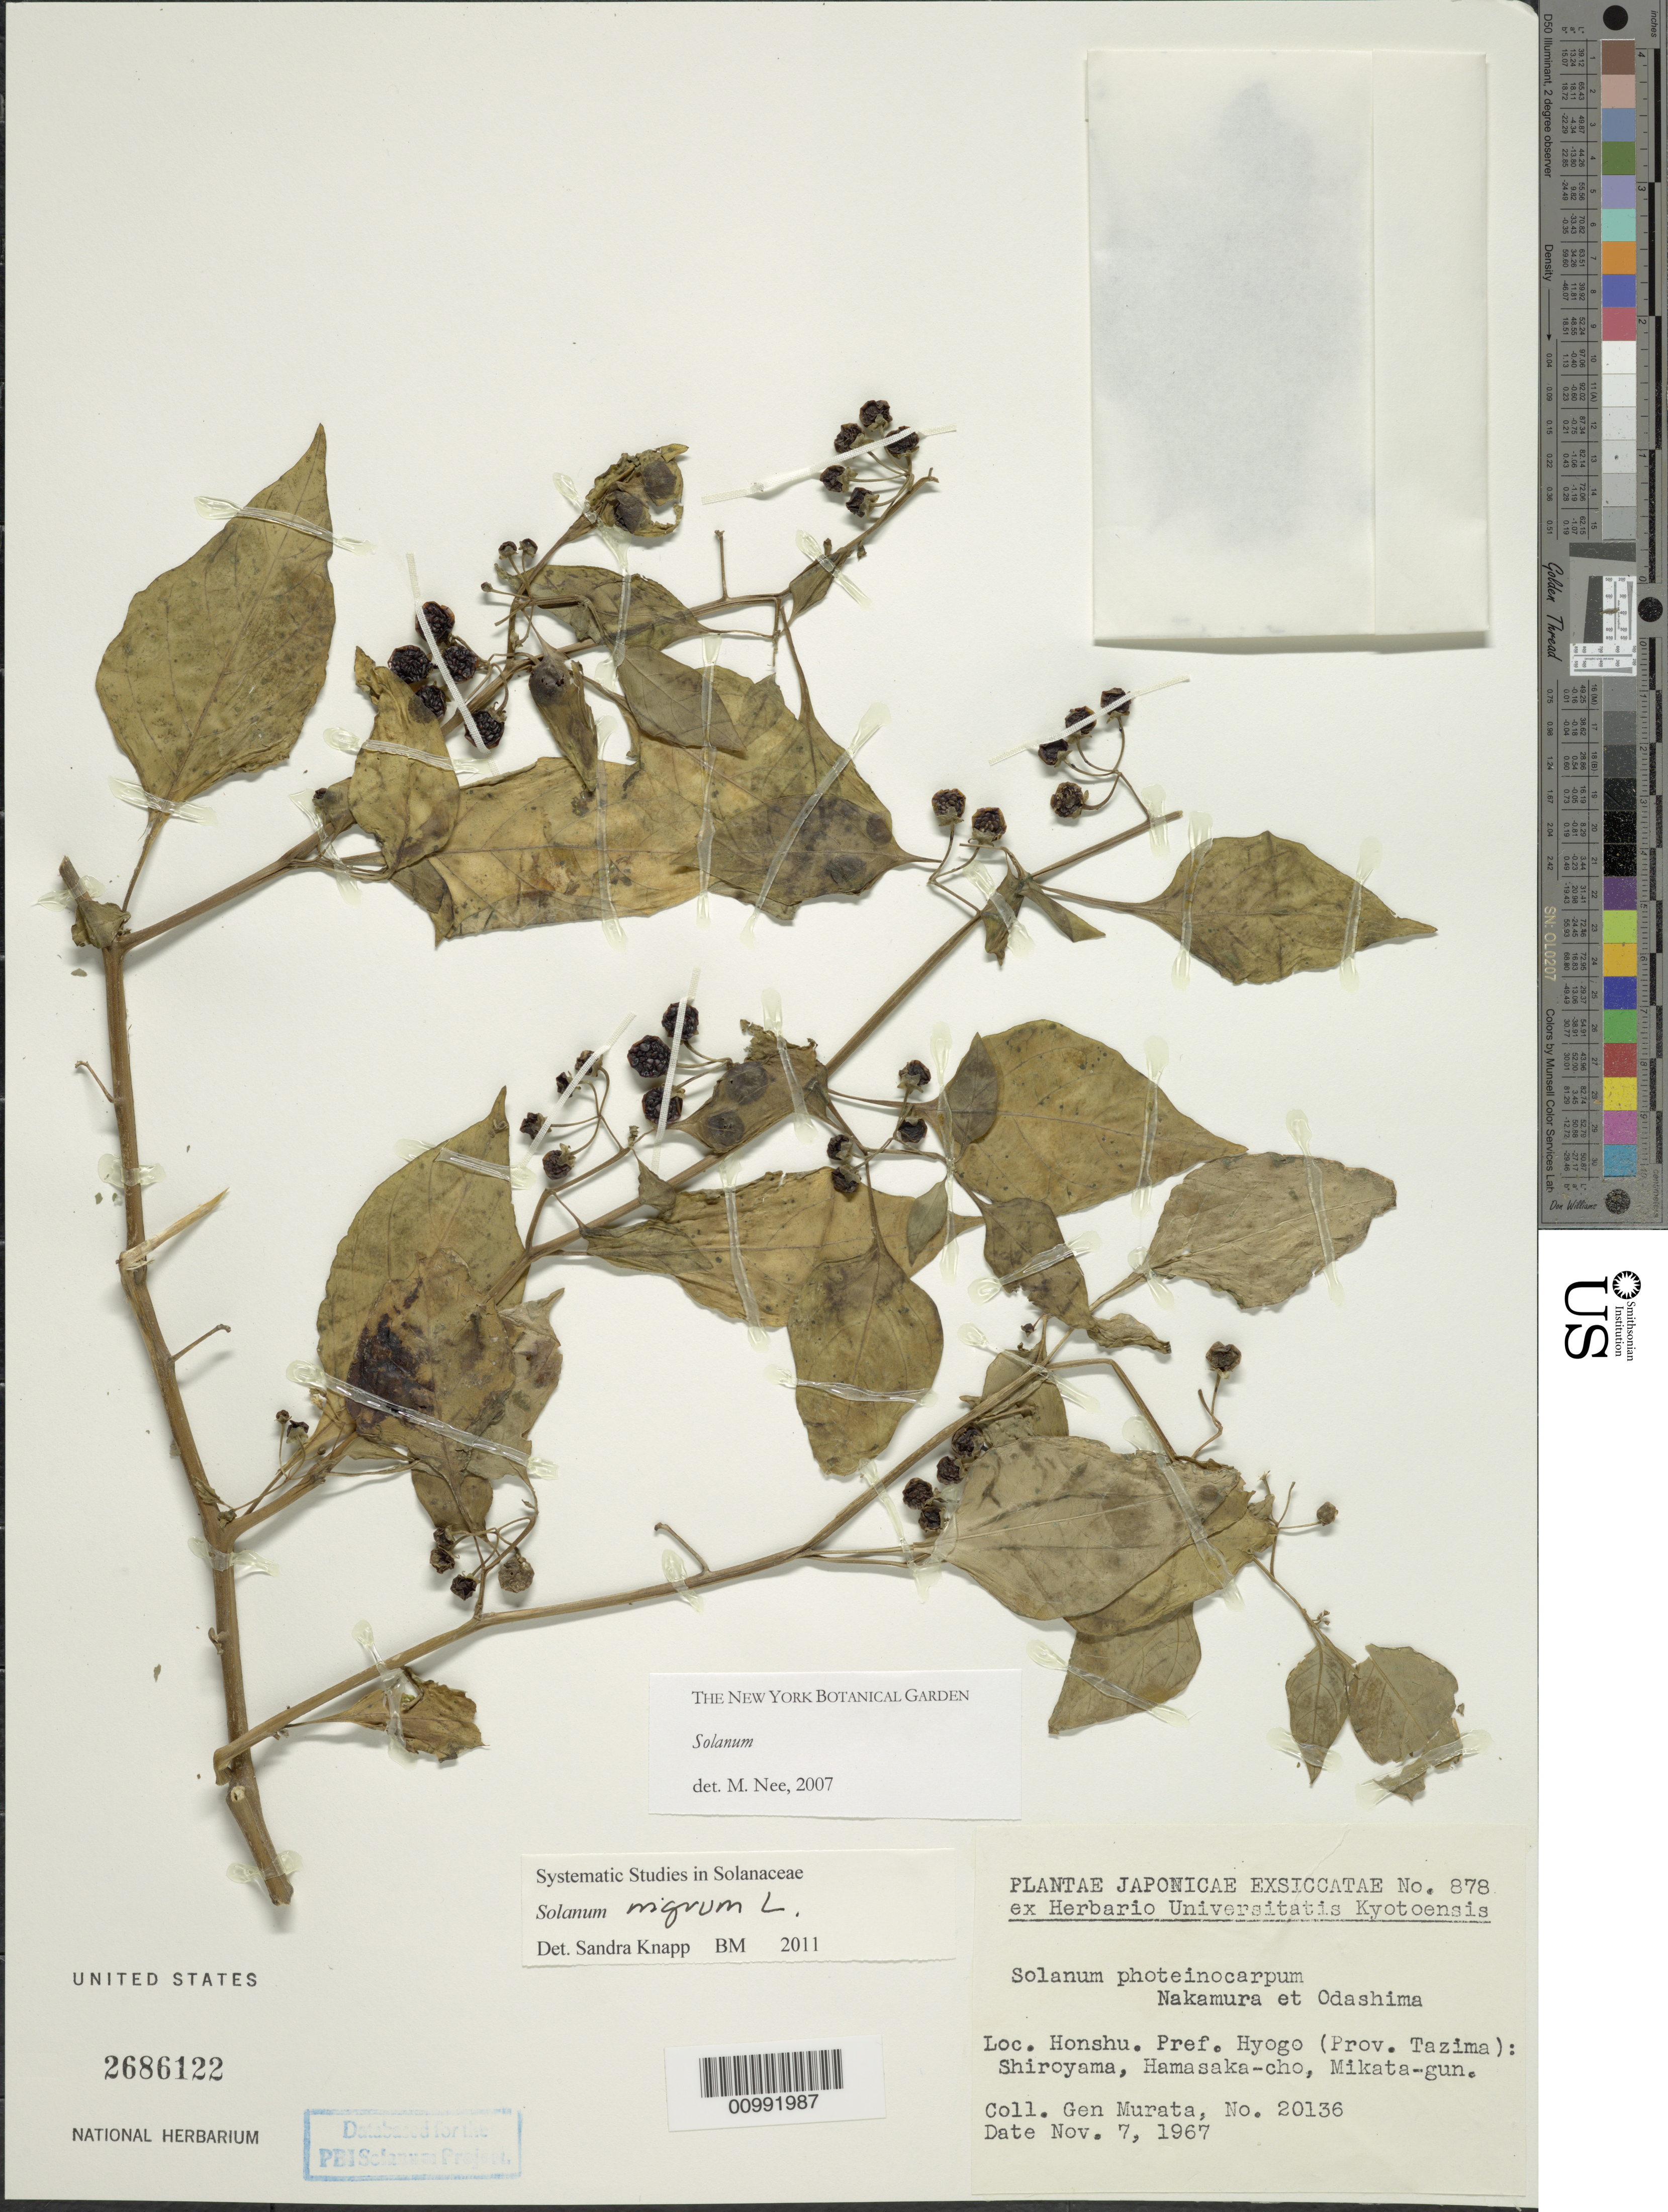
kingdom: Plantae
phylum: Tracheophyta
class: Magnoliopsida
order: Solanales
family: Solanaceae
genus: Solanum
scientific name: Solanum nigrum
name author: L.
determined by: Knapp, S. D.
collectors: G. Murata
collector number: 20136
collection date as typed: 7 Nov 1967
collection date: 1967-11-07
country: Japan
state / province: Hyogo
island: Honshu I.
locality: Hamasaka-cho, Mikata-gun (prov. Tazima)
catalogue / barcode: US 2686122